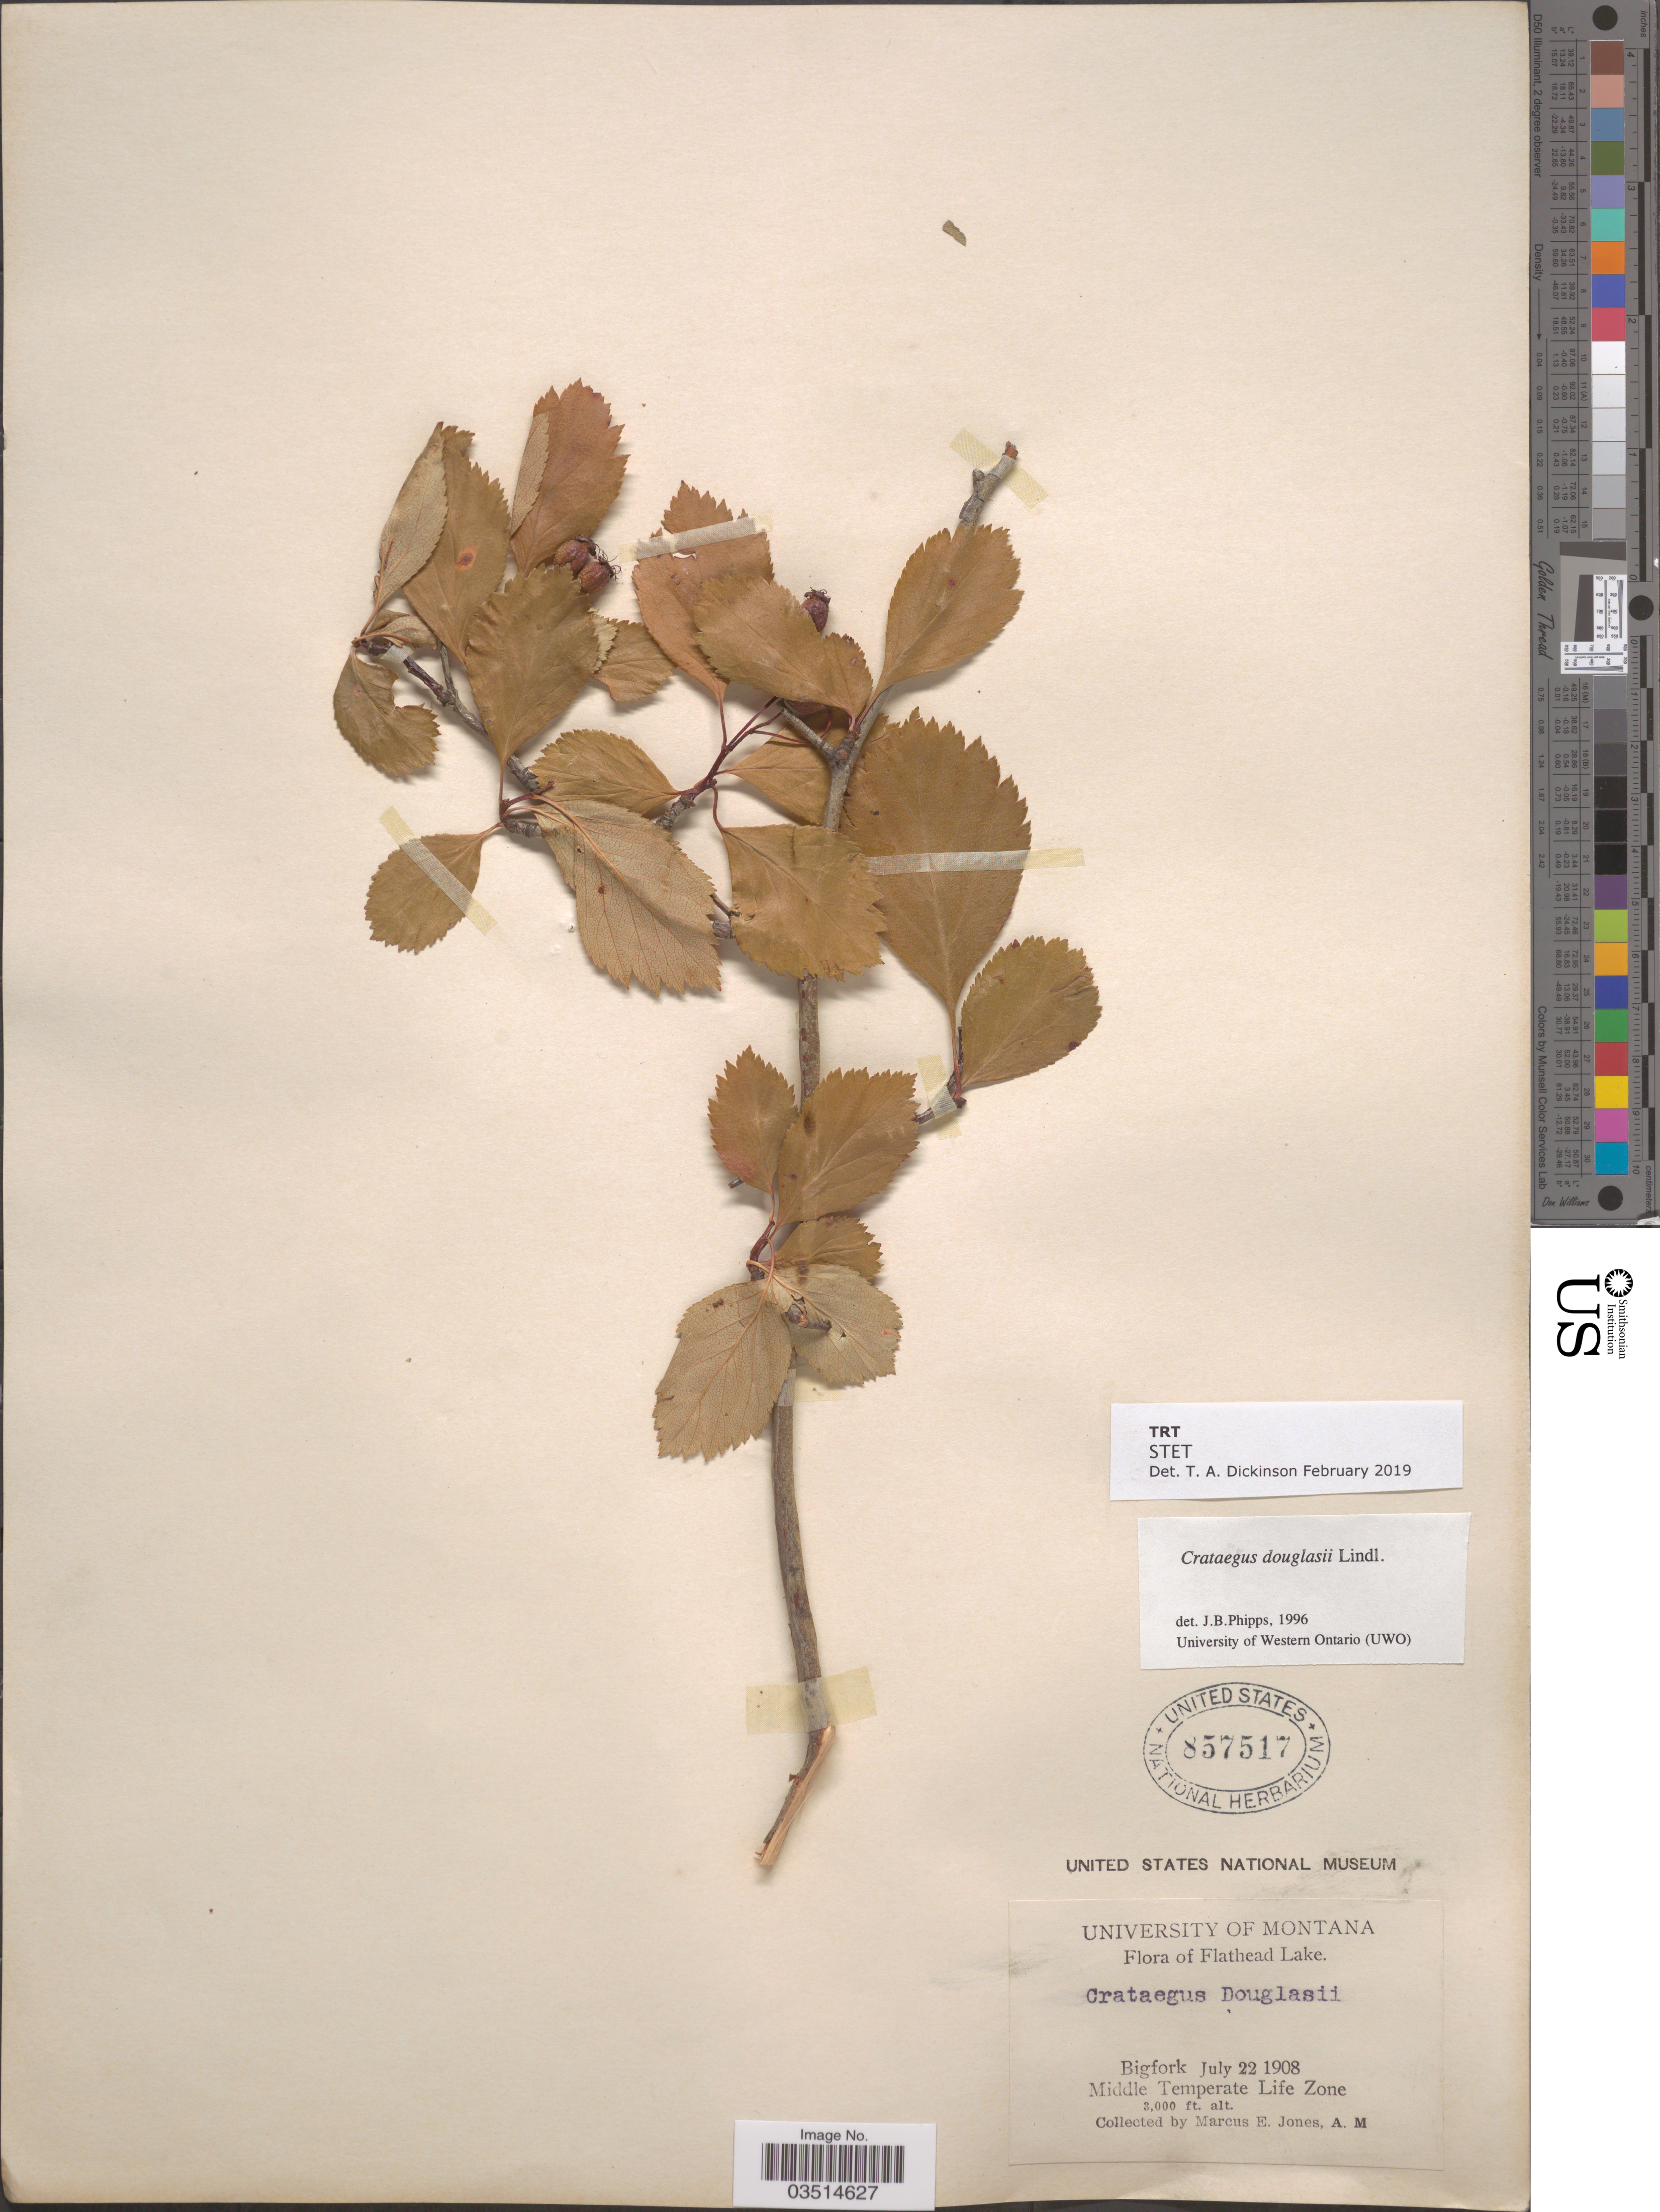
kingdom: Plantae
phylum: Tracheophyta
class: Magnoliopsida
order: Rosales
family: Rosaceae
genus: Crataegus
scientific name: Crataegus douglasii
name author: Lindl.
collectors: M. E. Jones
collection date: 1908-07-22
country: United States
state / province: Montana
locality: Flathead Lake. Bigfork. Middle Temperate Life Zone.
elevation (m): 914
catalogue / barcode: US 857517